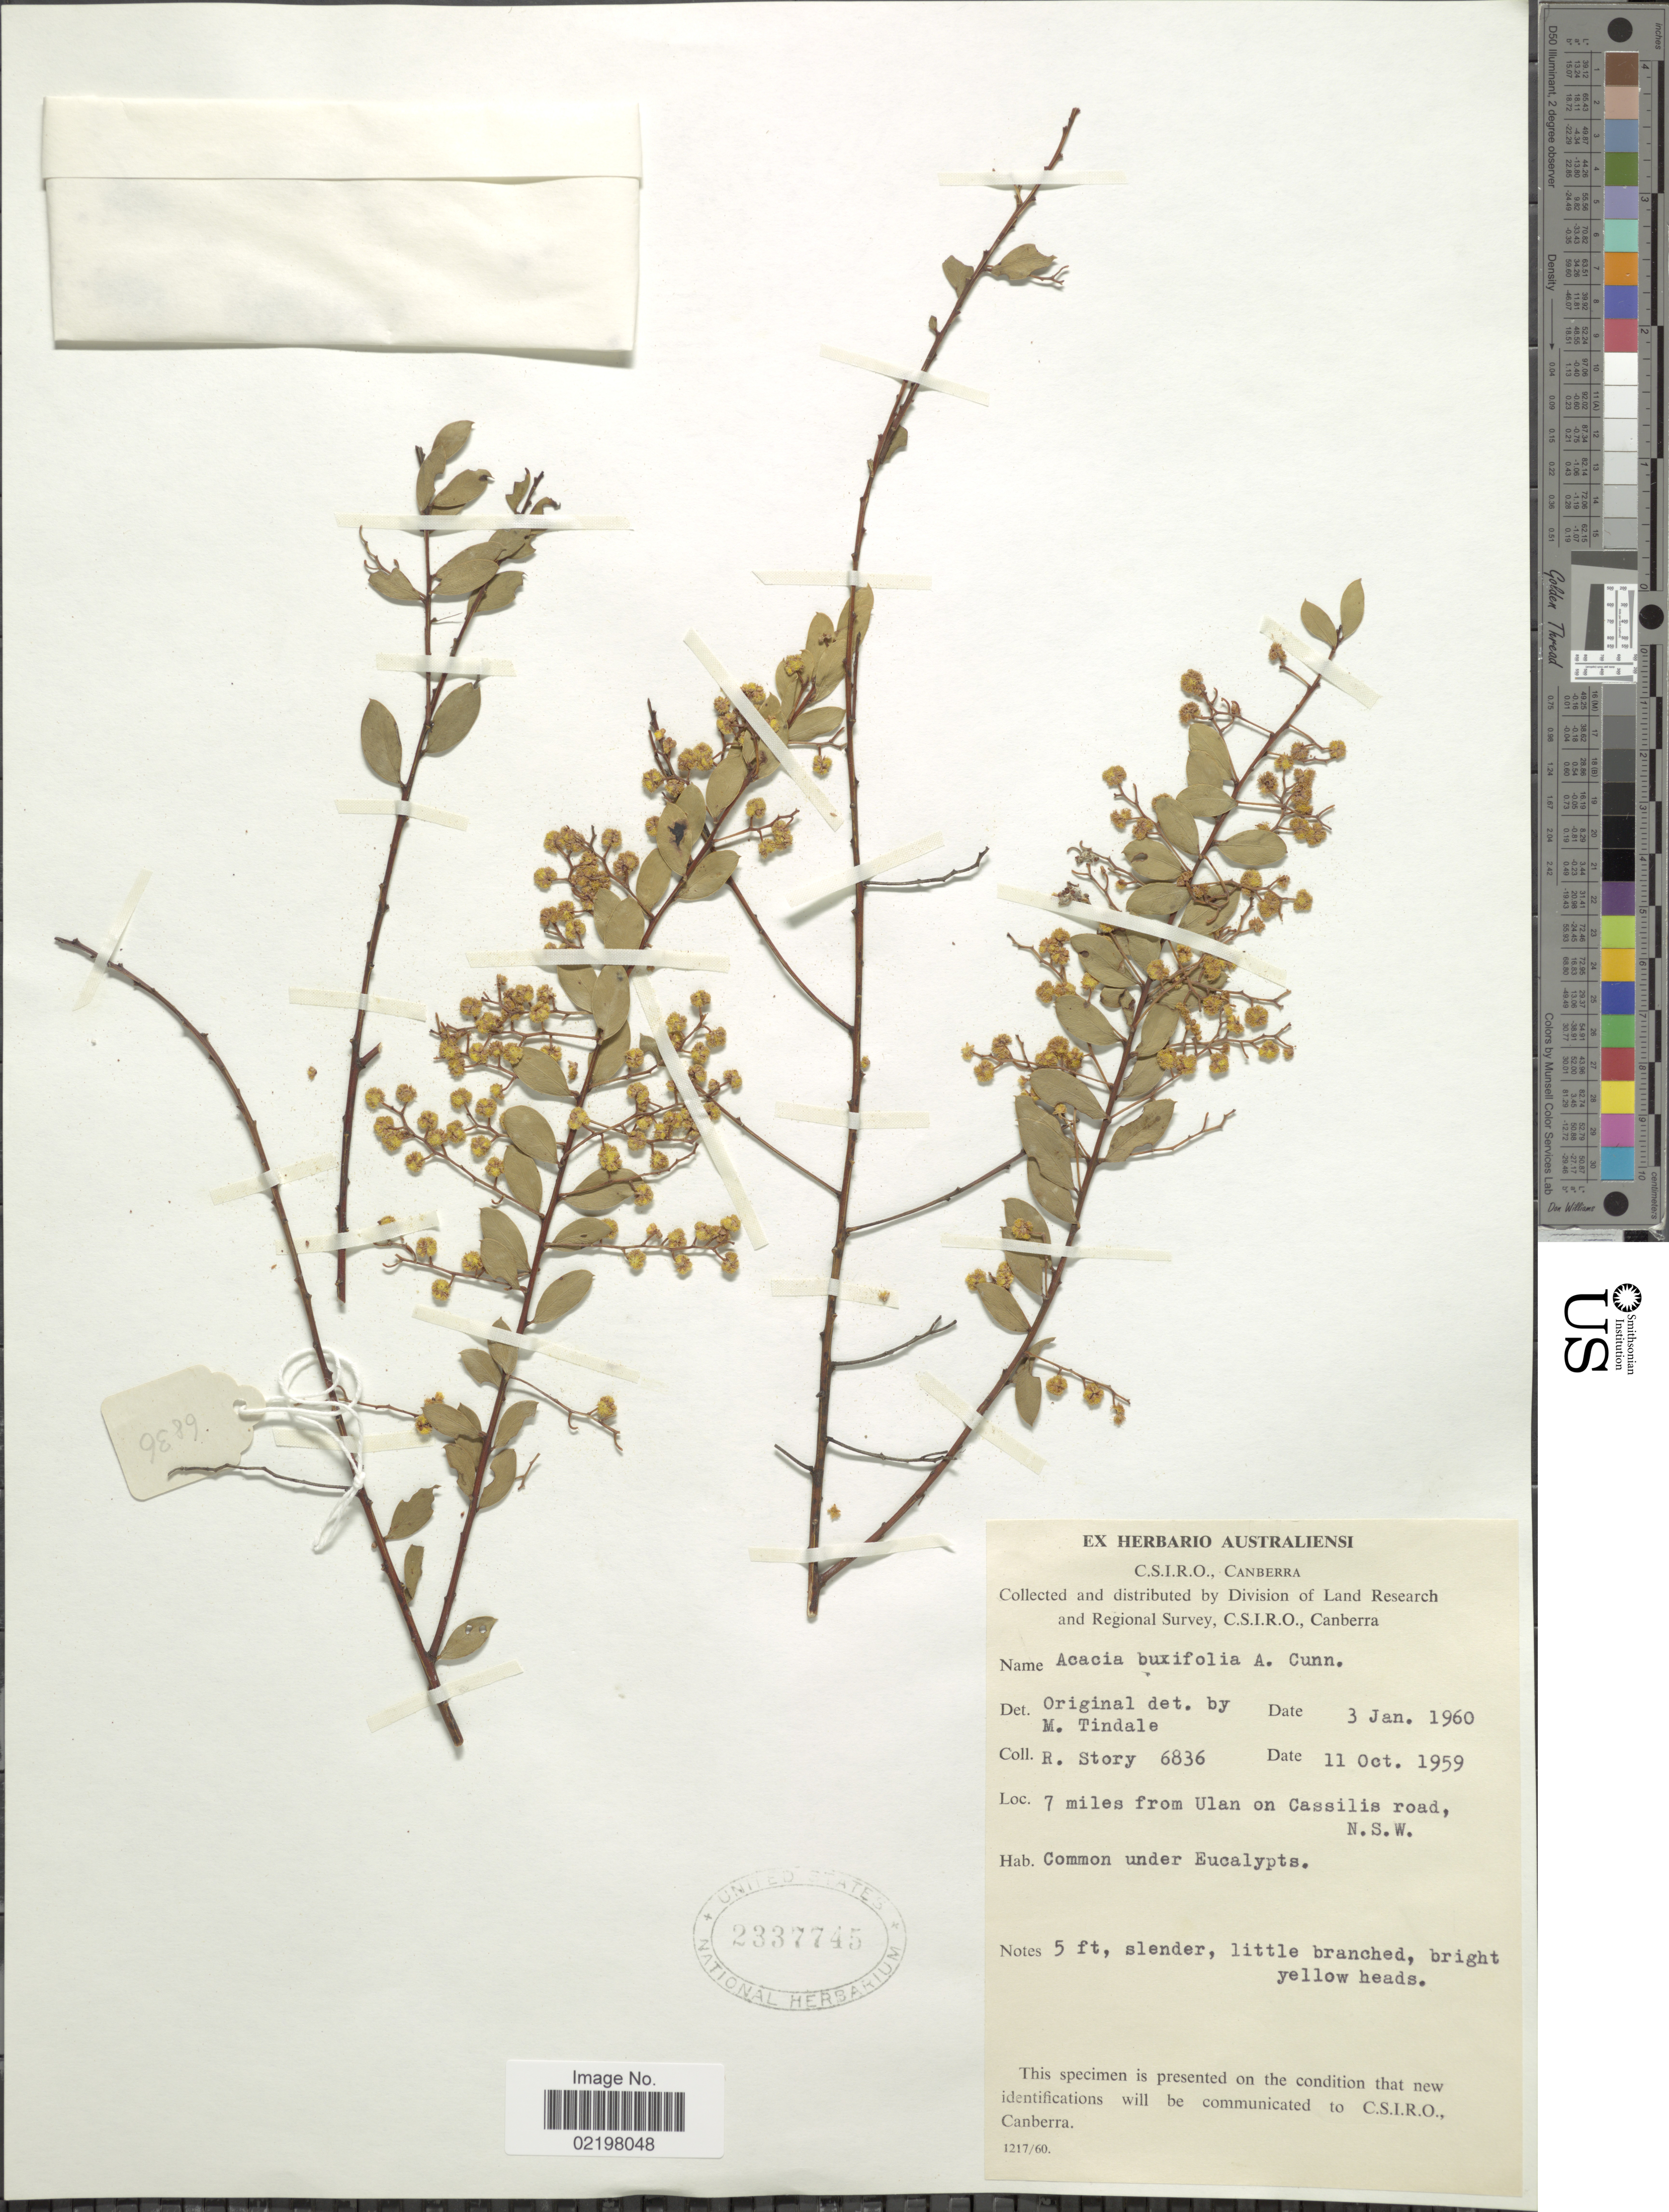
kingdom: Plantae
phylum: Tracheophyta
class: Magnoliopsida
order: Fabales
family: Fabaceae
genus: Acacia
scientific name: Acacia buxifolia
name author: A. Cunn.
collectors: R. Story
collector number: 6836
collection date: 1959-10-11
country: Australia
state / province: New South Wales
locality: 7 miles from Ulan on Cassilos road, N.S.W.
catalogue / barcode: US 2337745